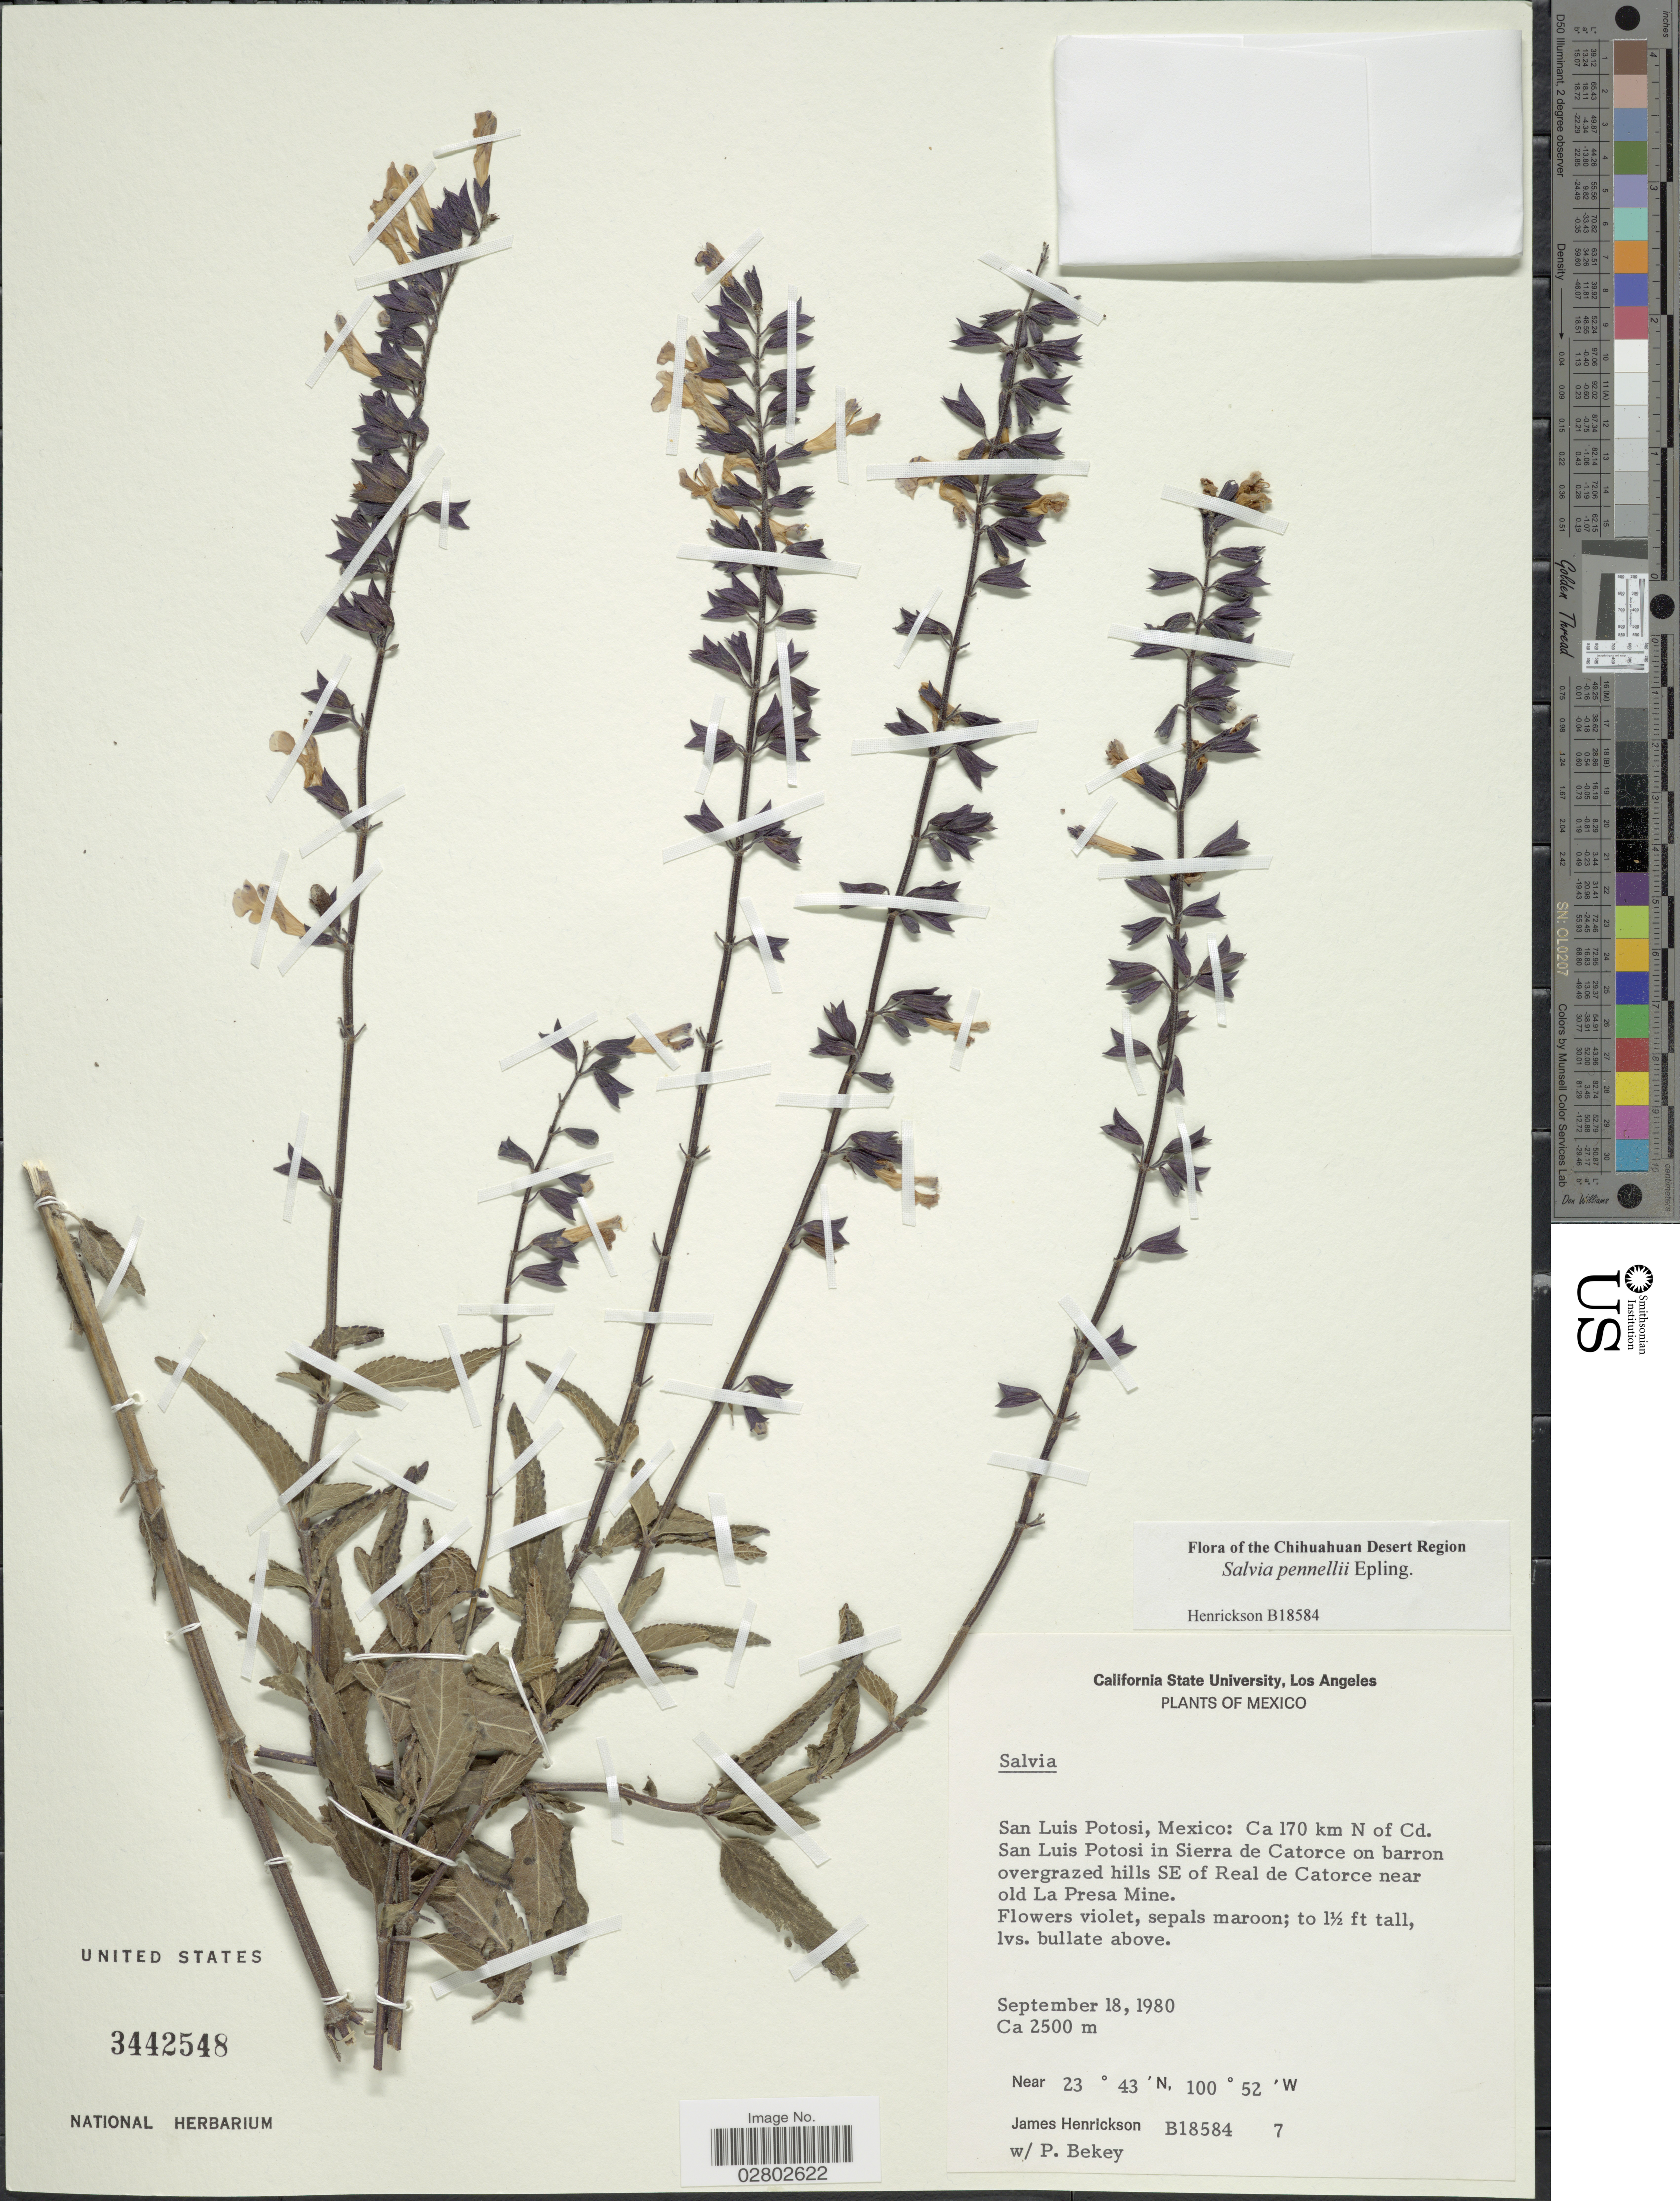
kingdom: Plantae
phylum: Tracheophyta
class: Magnoliopsida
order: Lamiales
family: Lamiaceae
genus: Salvia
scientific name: Salvia pennellii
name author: Epling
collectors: J. Henrickson & Bekey, P.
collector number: B18584/7?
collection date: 1980-09-18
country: Mexico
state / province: San Luis Potosí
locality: Ca 170 km N of Cd. San Luis Potosi in Sierra de Catorce on barron overgrazed hills SE of Real de Catorce near old La Presa Mine.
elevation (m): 2500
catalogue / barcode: US 3442548